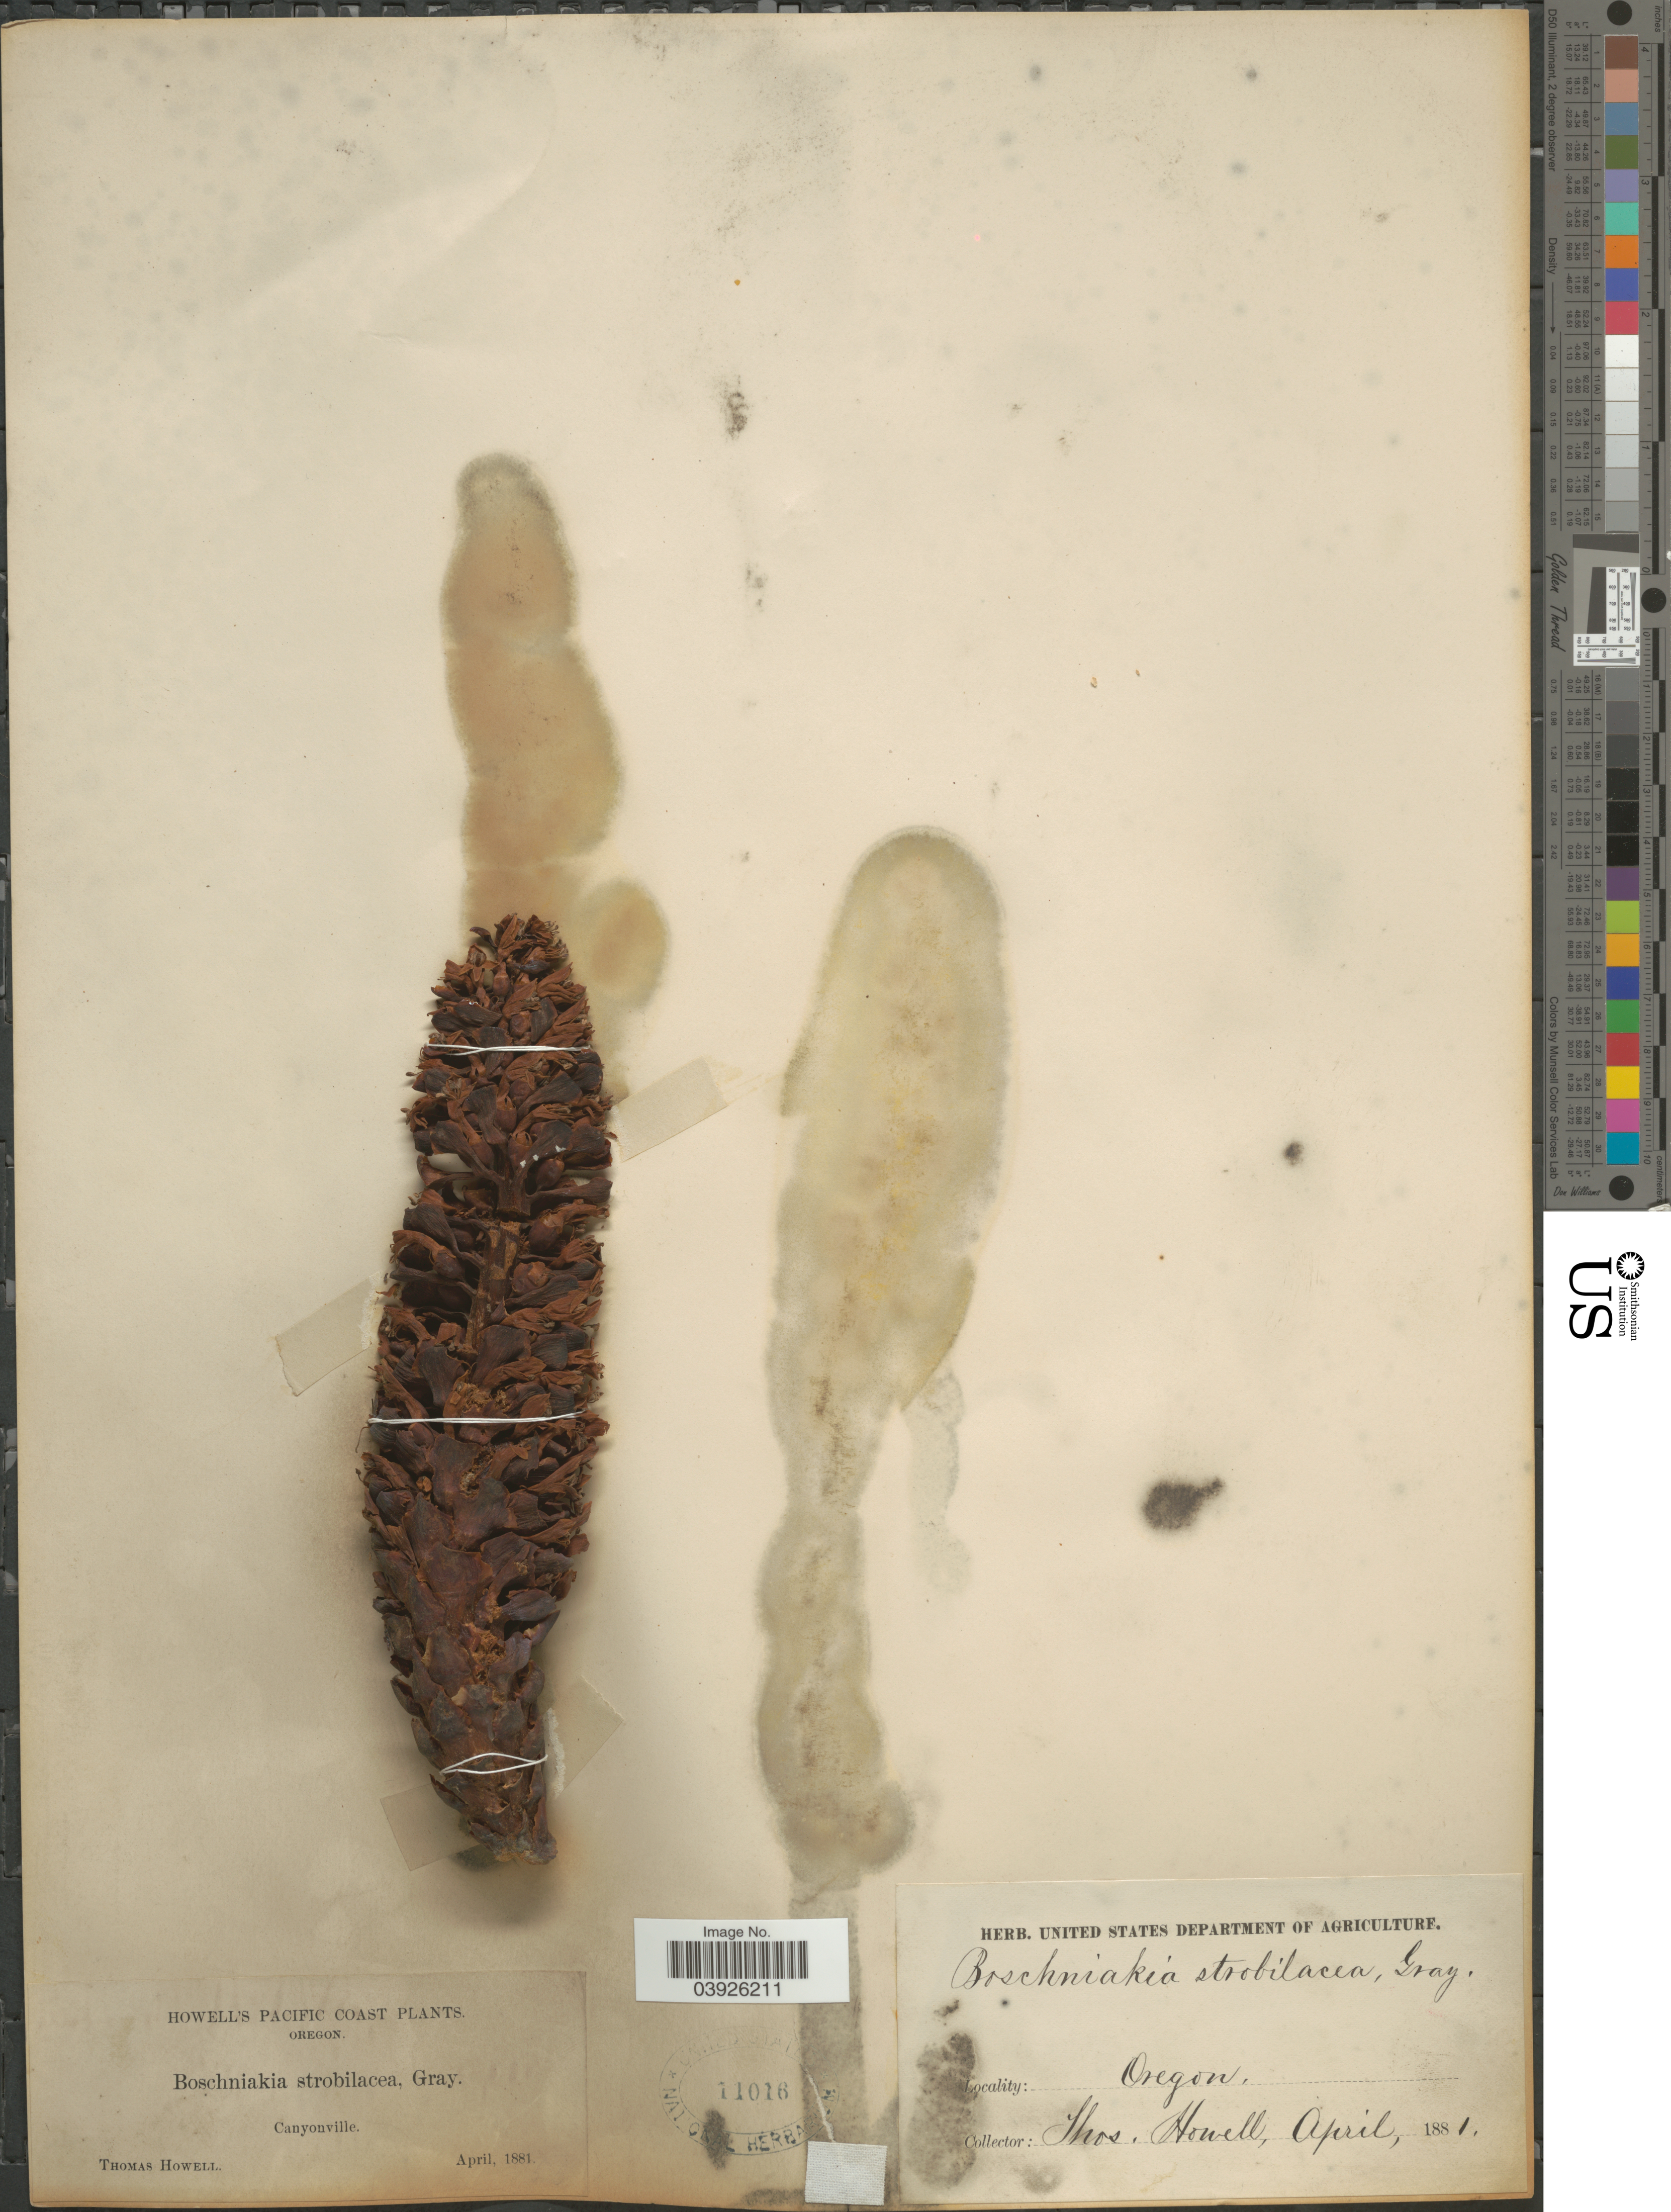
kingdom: Plantae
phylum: Tracheophyta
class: Magnoliopsida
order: Lamiales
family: Orobanchaceae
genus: Boschniakia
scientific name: Boschniakia strobilacea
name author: A. Gray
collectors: T. Howell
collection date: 1881-04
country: United States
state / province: Oregon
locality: Pacific Coast. Canyonville.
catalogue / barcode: US 11016